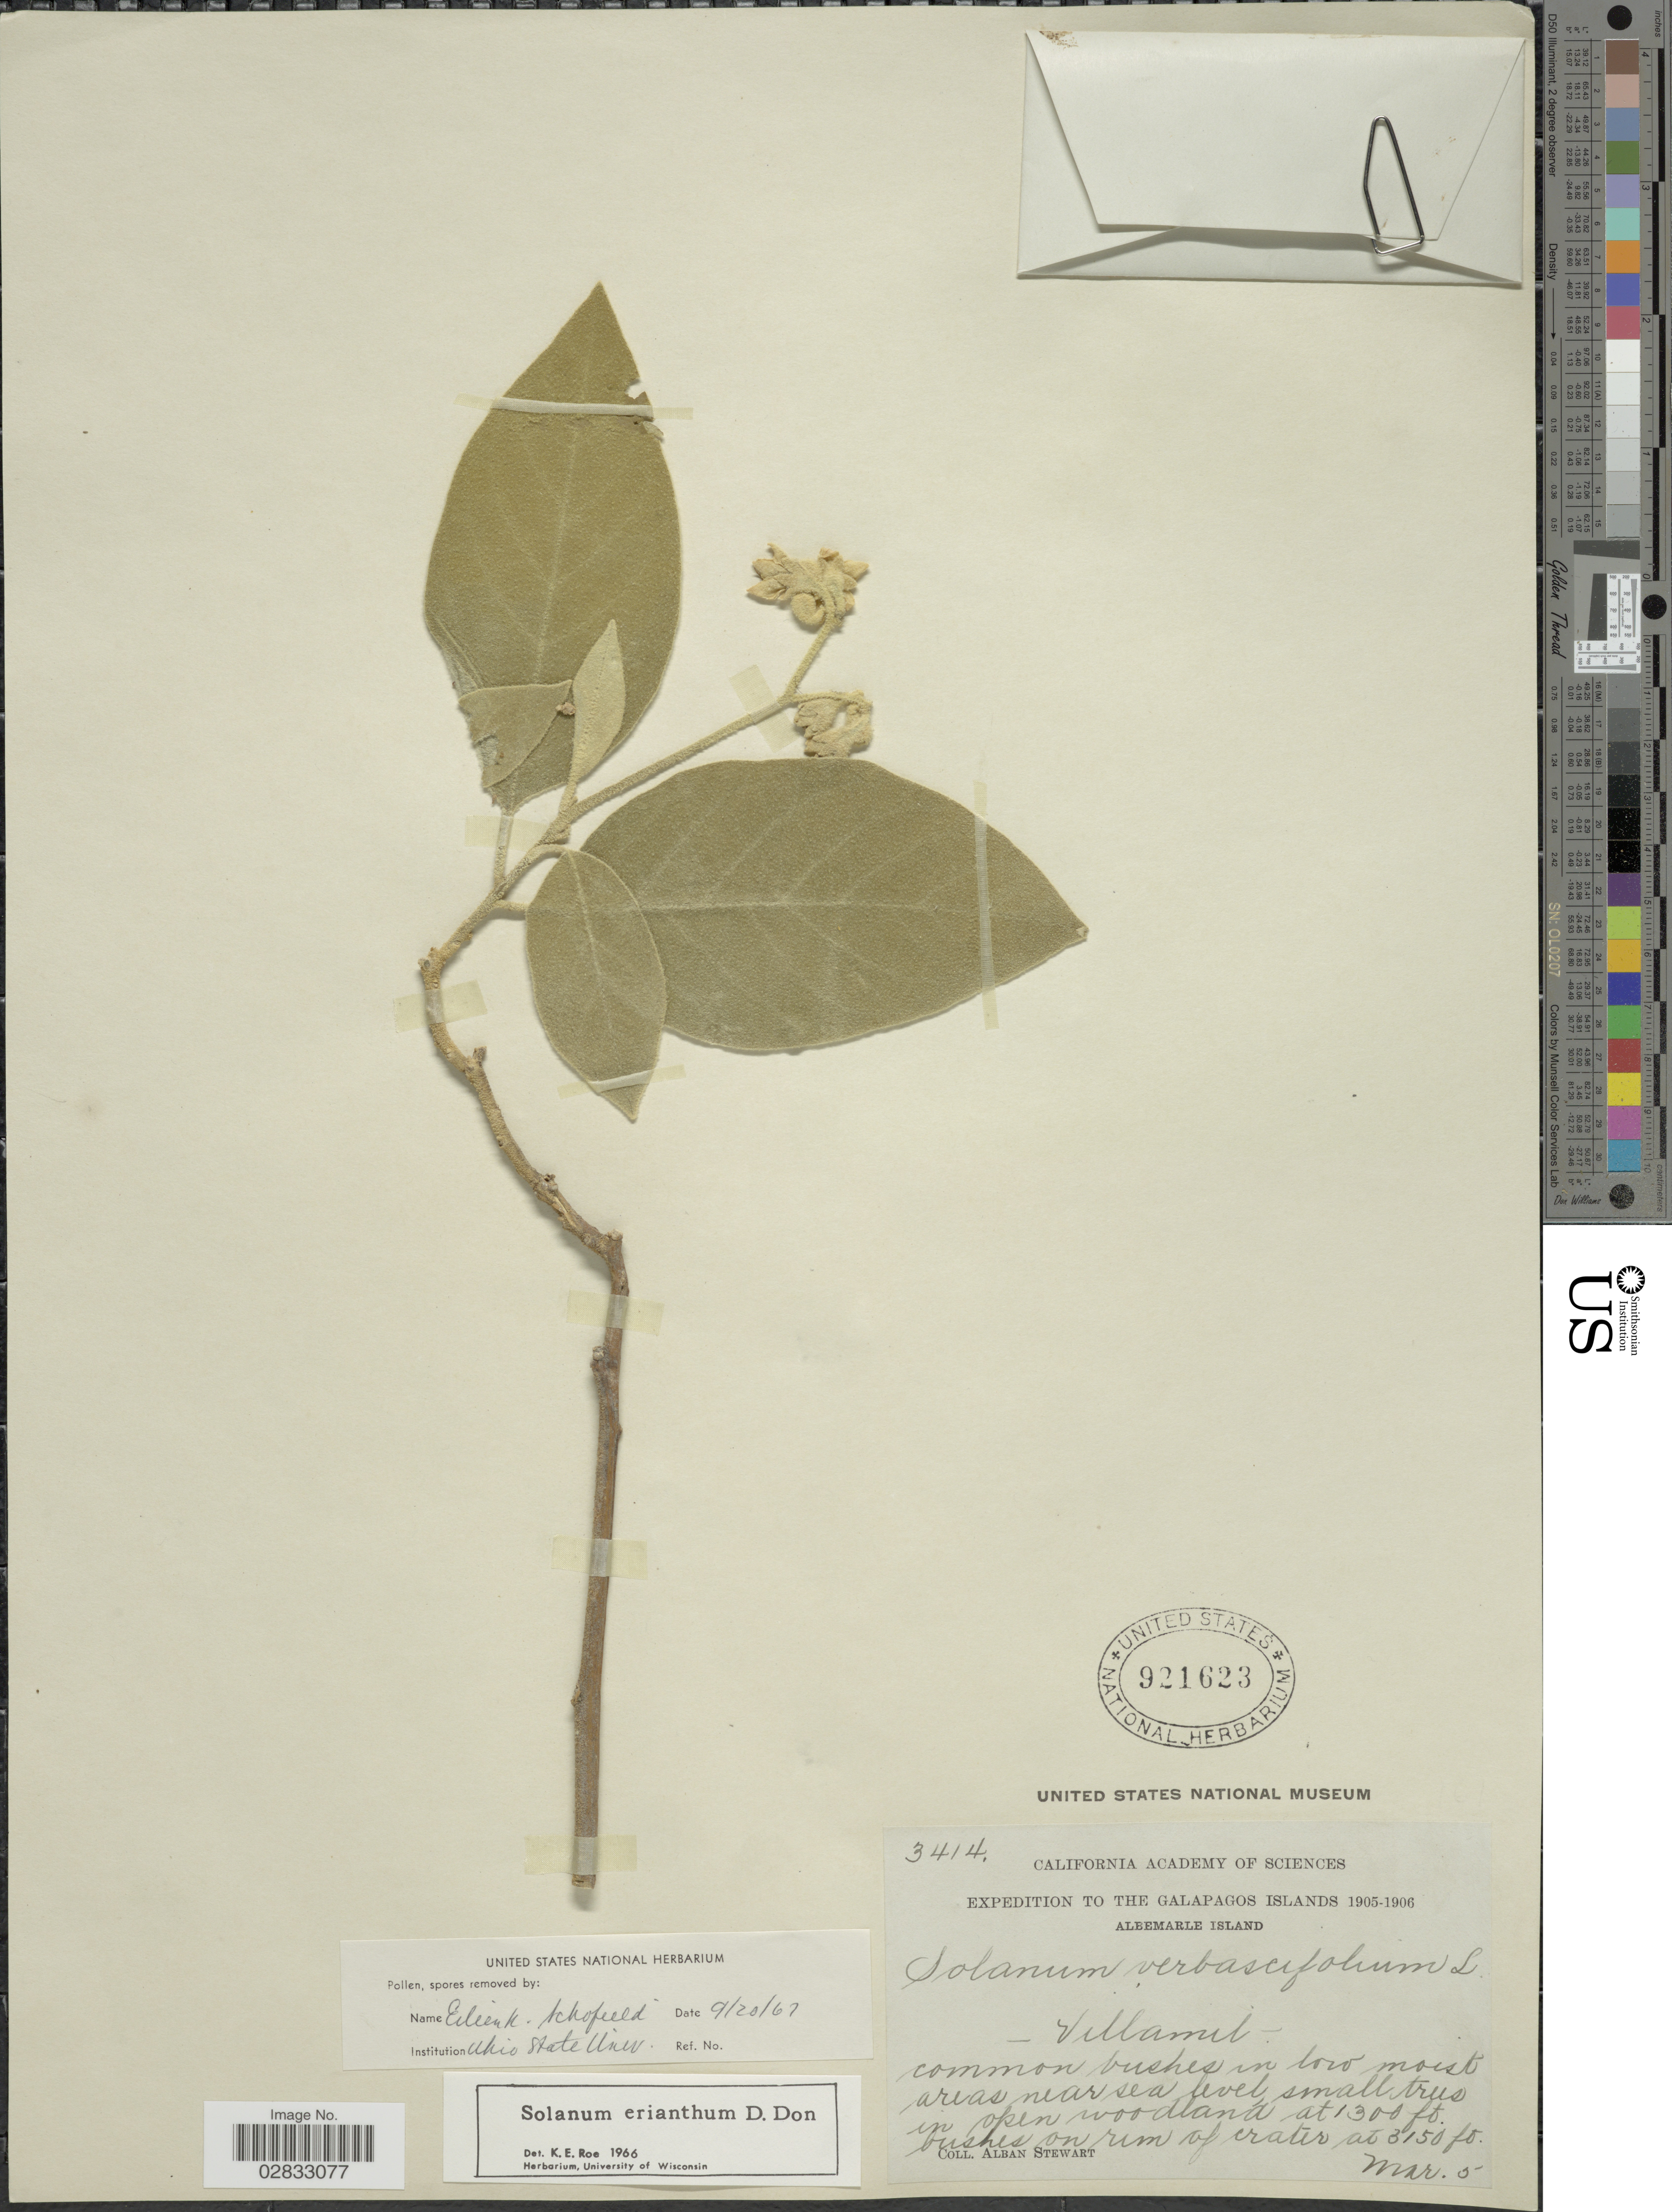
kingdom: Plantae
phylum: Tracheophyta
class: Magnoliopsida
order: Solanales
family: Solanaceae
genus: Solanum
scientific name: Solanum erianthum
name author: D. Don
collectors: A. Stewart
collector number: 3414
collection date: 1905-03-05/1906-03-05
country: Ecuador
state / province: Colón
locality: The Galapagos Islands. Albemarle Island. - Villamil -.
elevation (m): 396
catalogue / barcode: US 921623